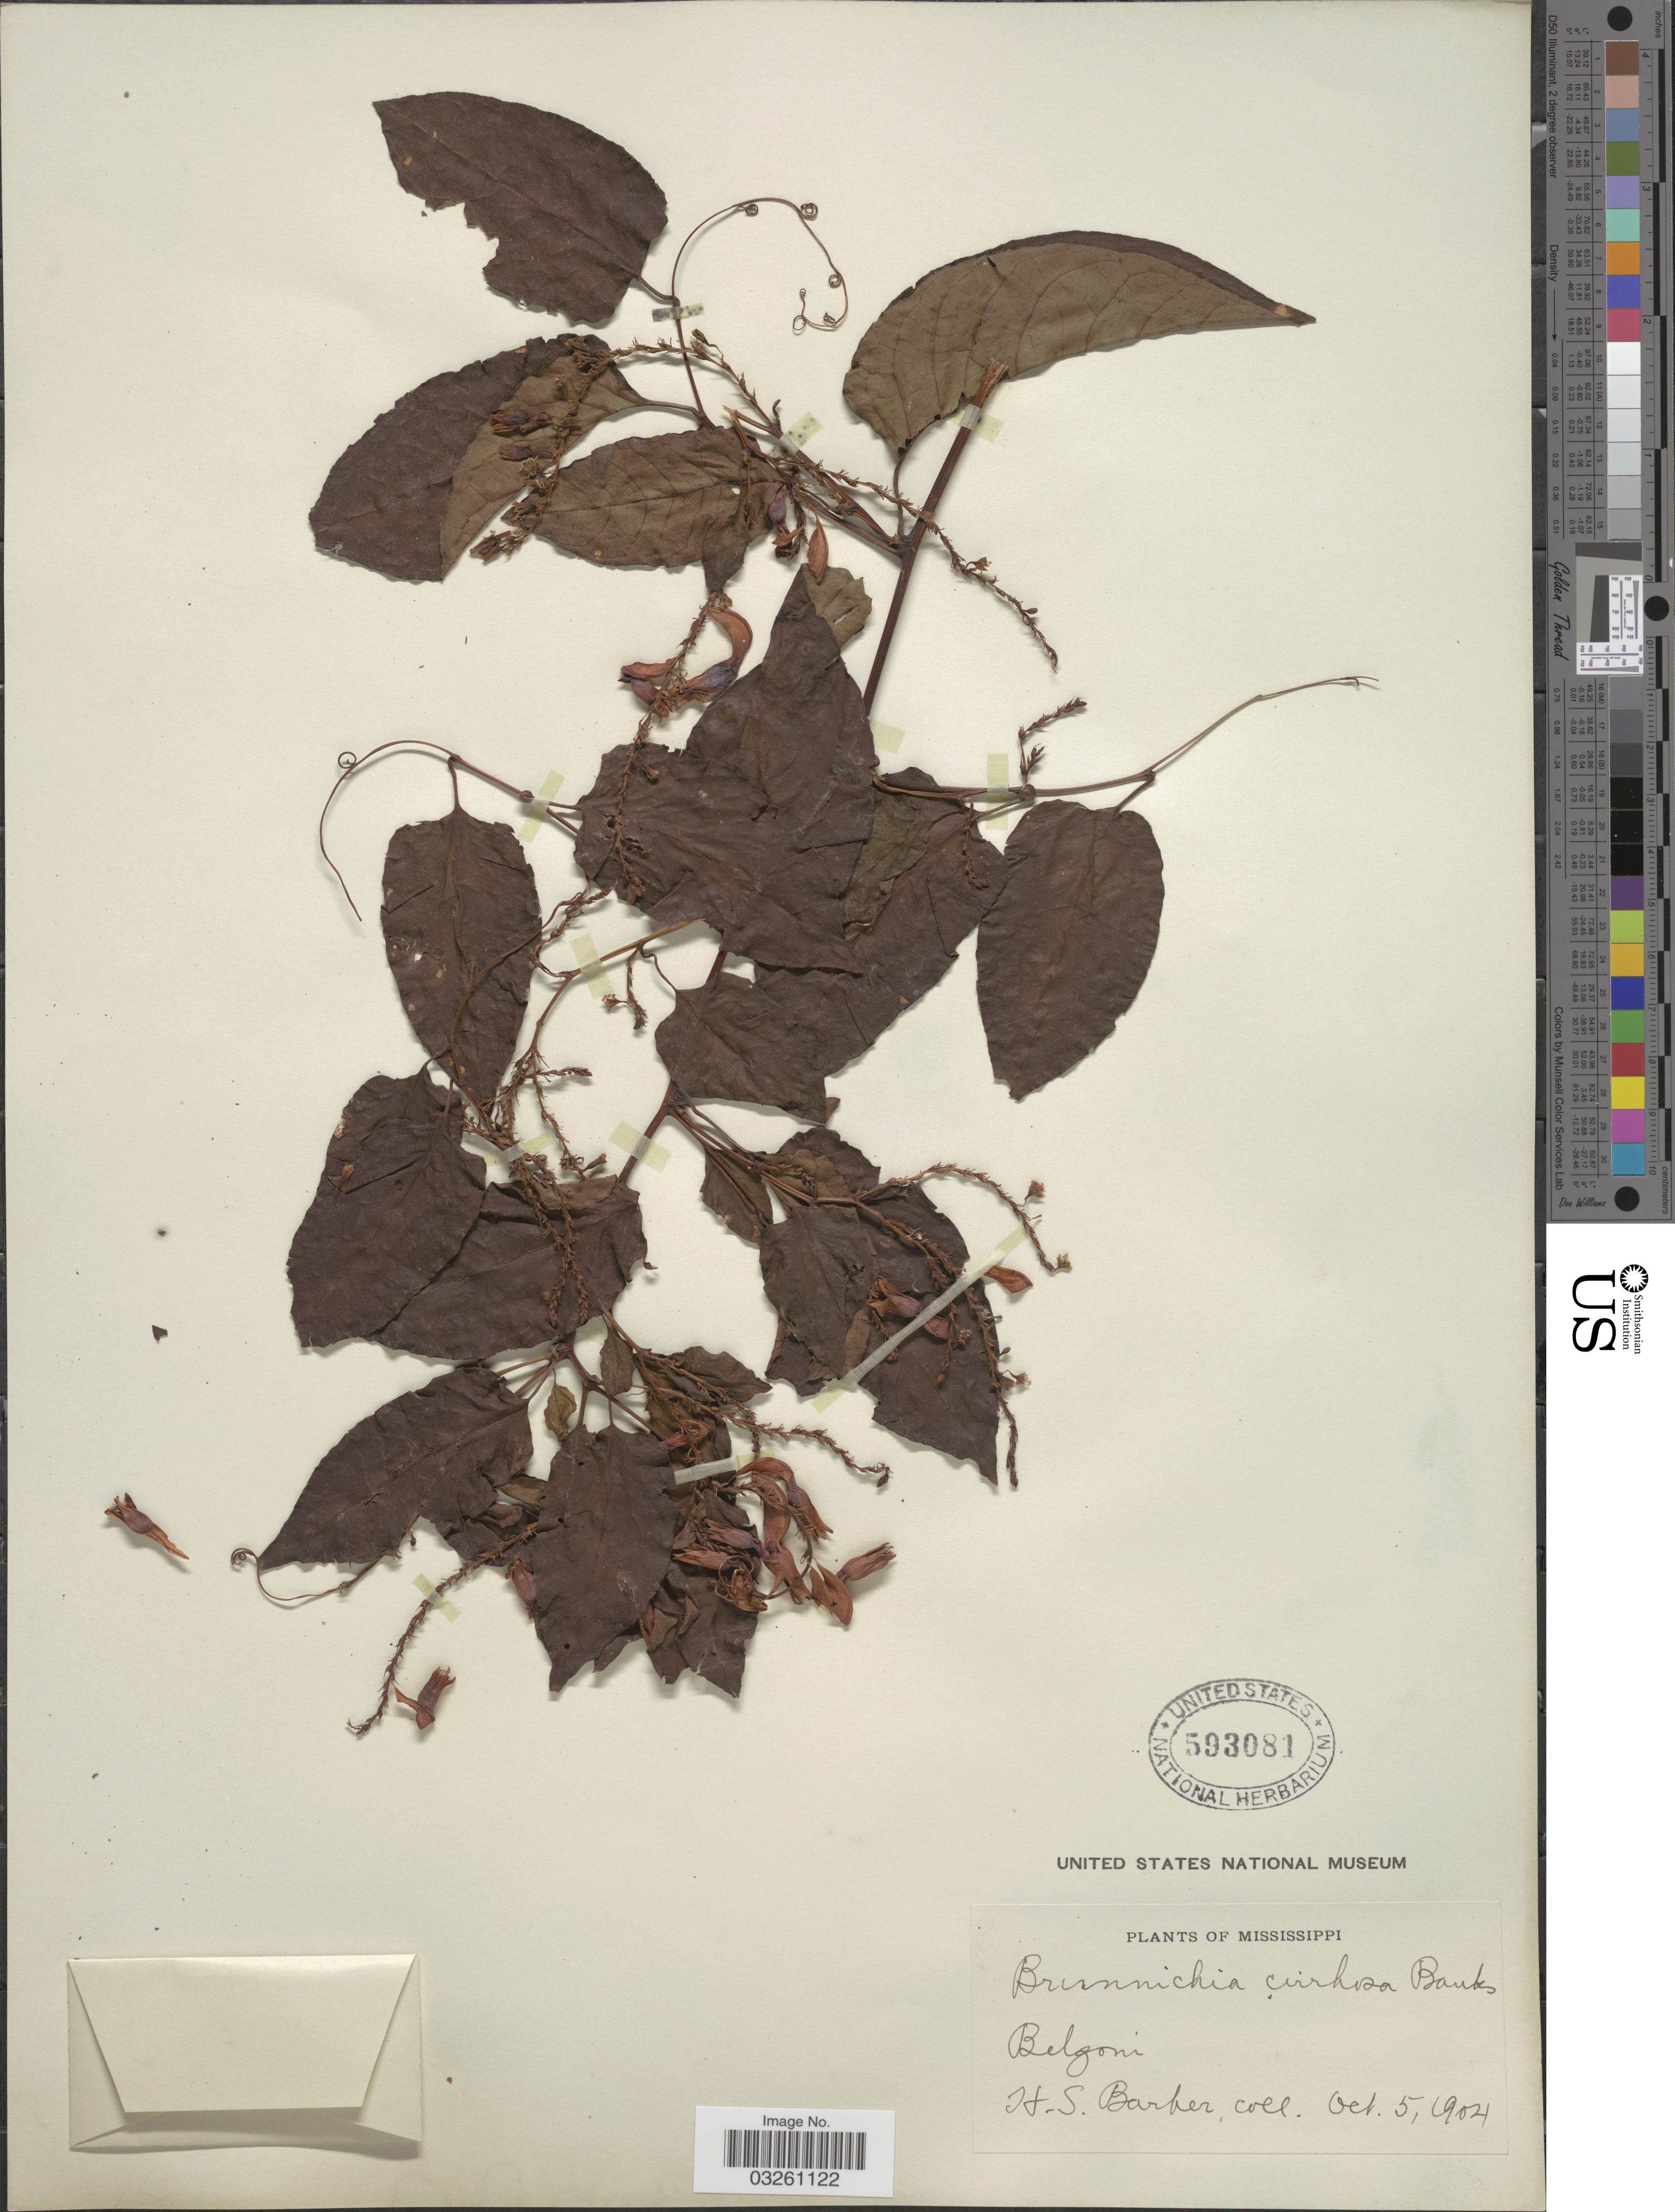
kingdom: Plantae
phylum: Tracheophyta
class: Magnoliopsida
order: Caryophyllales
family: Polygonaceae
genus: Brunnichia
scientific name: Brunnichia cirrhosa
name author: Gaertn.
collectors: H. Barber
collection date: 1904-10-05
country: United States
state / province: Mississippi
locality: Belzoni.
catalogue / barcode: US 593081